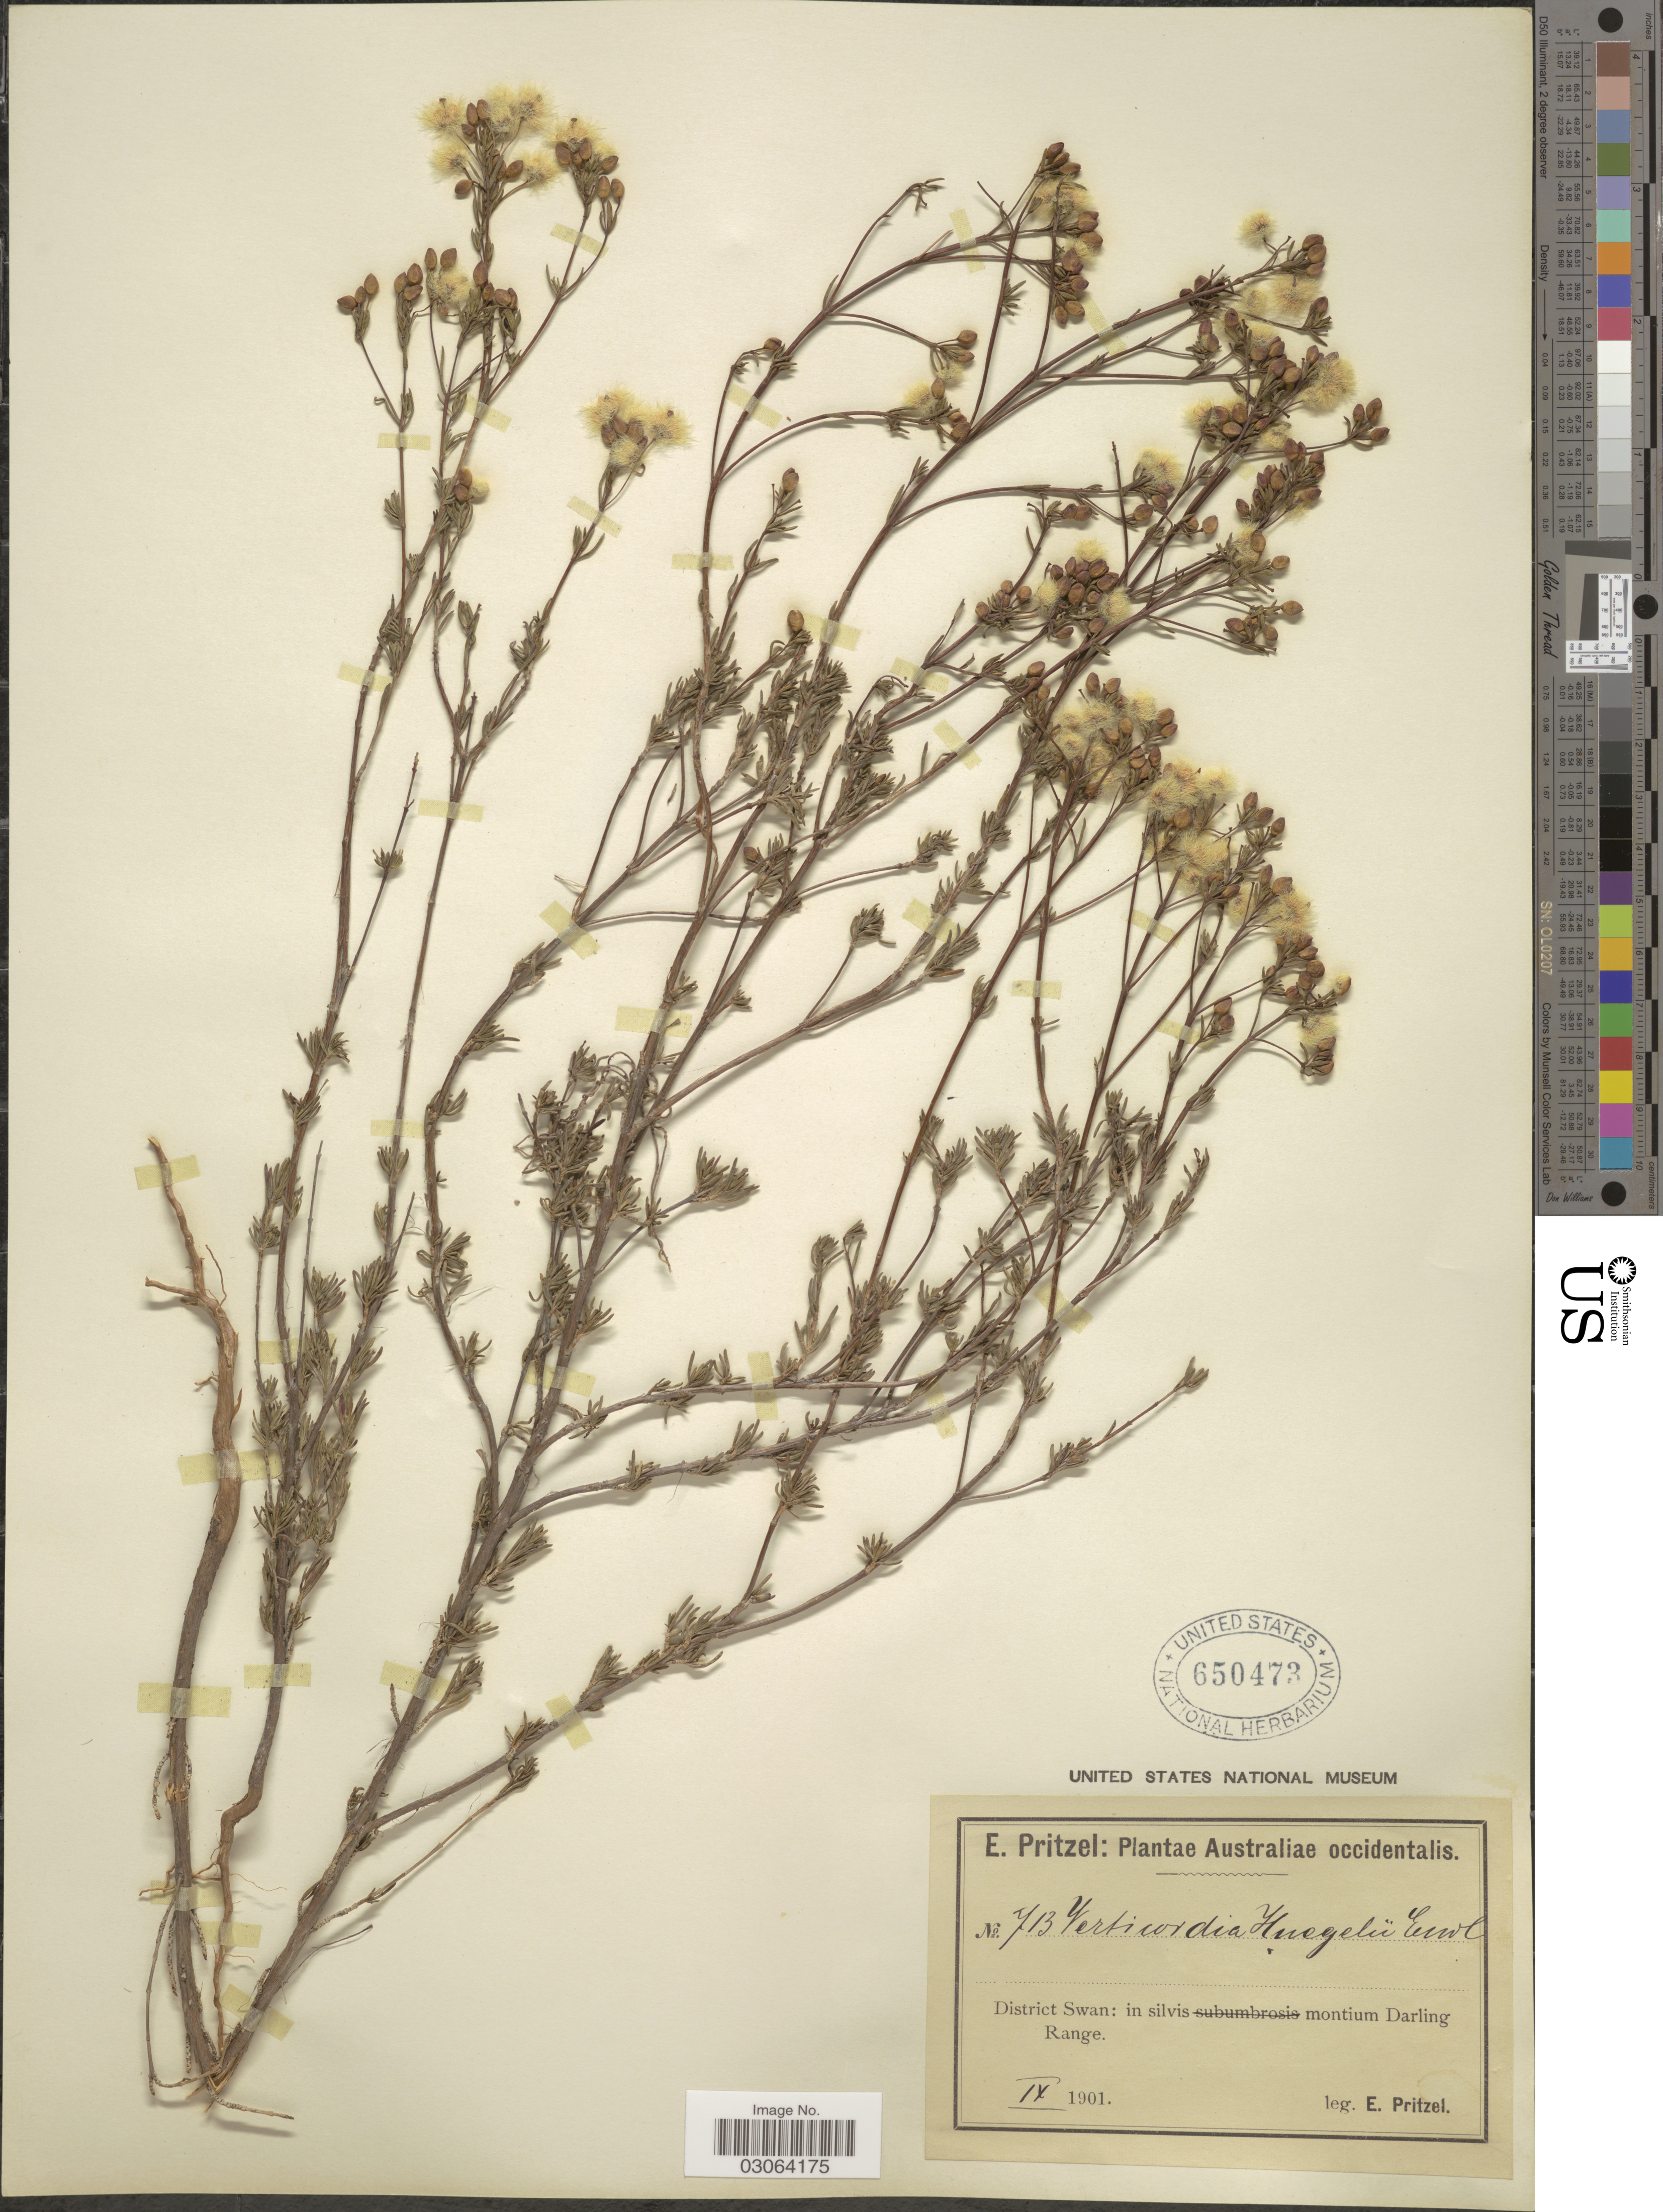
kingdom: Plantae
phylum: Tracheophyta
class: Magnoliopsida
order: Myrtales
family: Myrtaceae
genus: Verticordia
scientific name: Verticordia huegelii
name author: Endl.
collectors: E. G. Pritzel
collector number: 713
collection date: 1901-09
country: Australia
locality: Australiae occidentalis, District Swan: in silvis montium Darling Range.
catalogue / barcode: US 650473